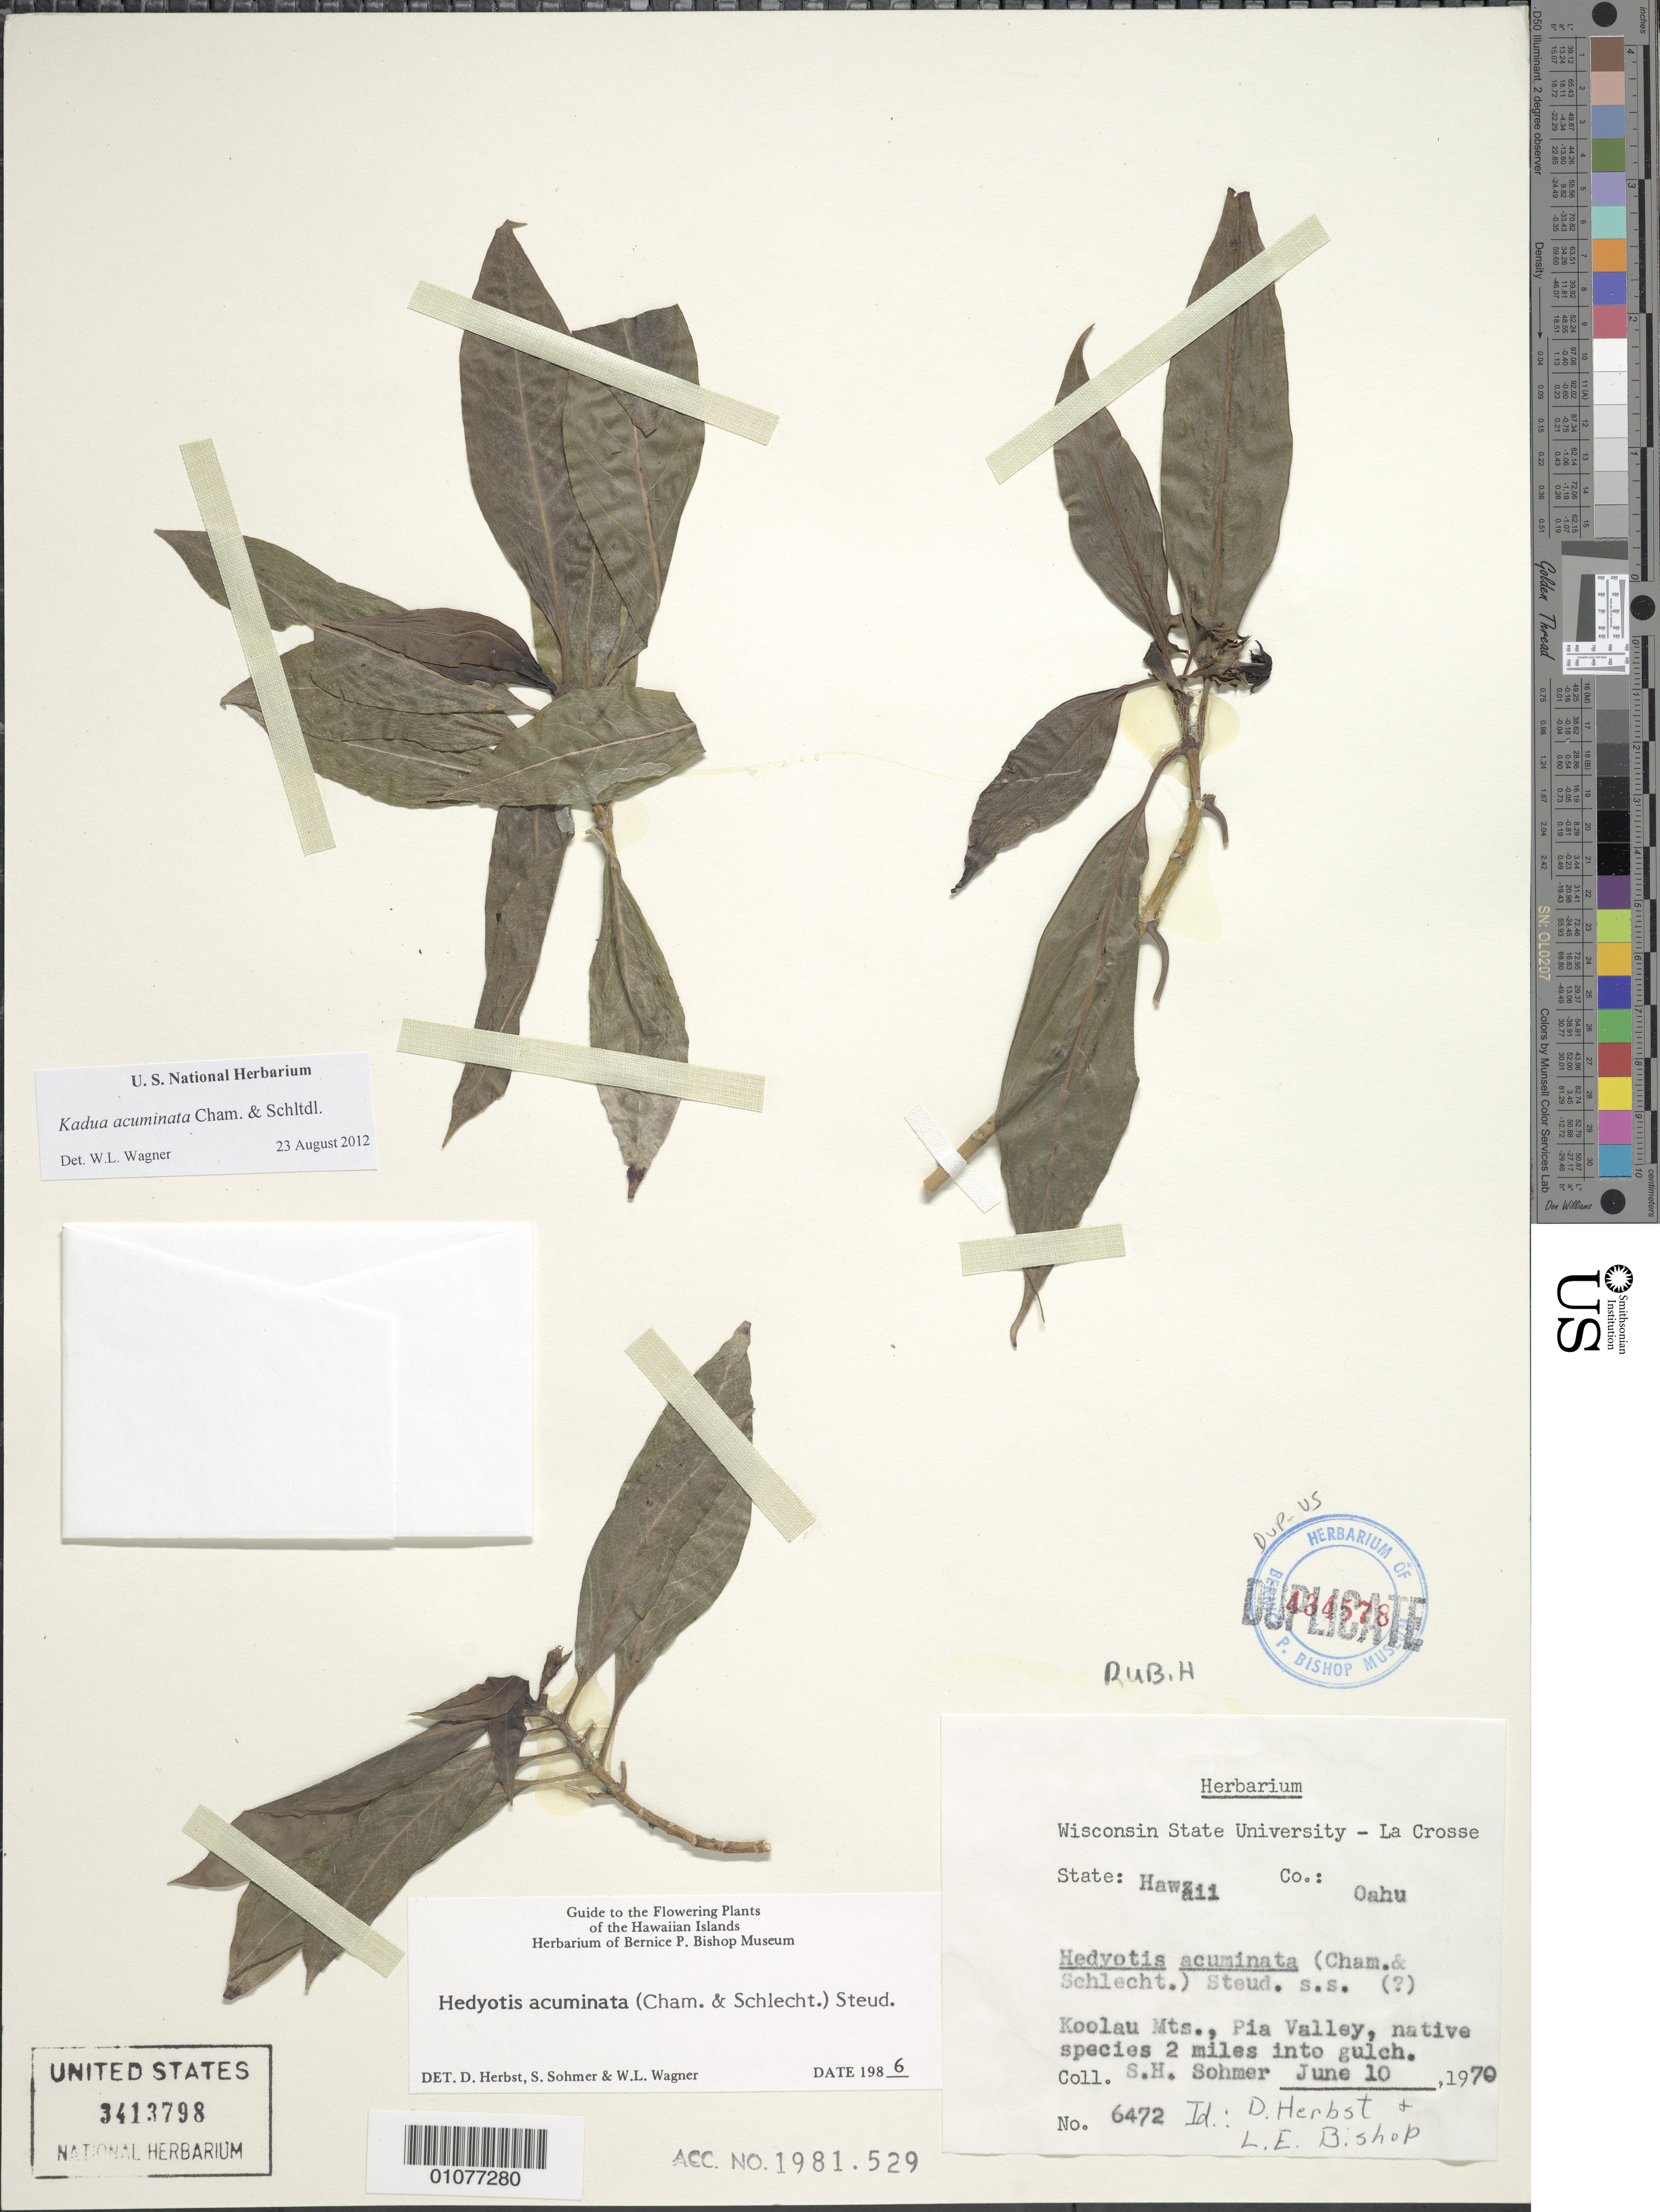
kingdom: Plantae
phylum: Tracheophyta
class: Magnoliopsida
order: Gentianales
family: Rubiaceae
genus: Kadua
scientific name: Kadua acuminata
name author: Cham. & Schltdl.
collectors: S. H. Sohmer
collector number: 6472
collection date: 1970-06-10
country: United States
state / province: Hawaii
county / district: Honolulu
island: Oahu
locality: Koolau Mts., Pia Valley, 2 miles into gulch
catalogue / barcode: US 3413798